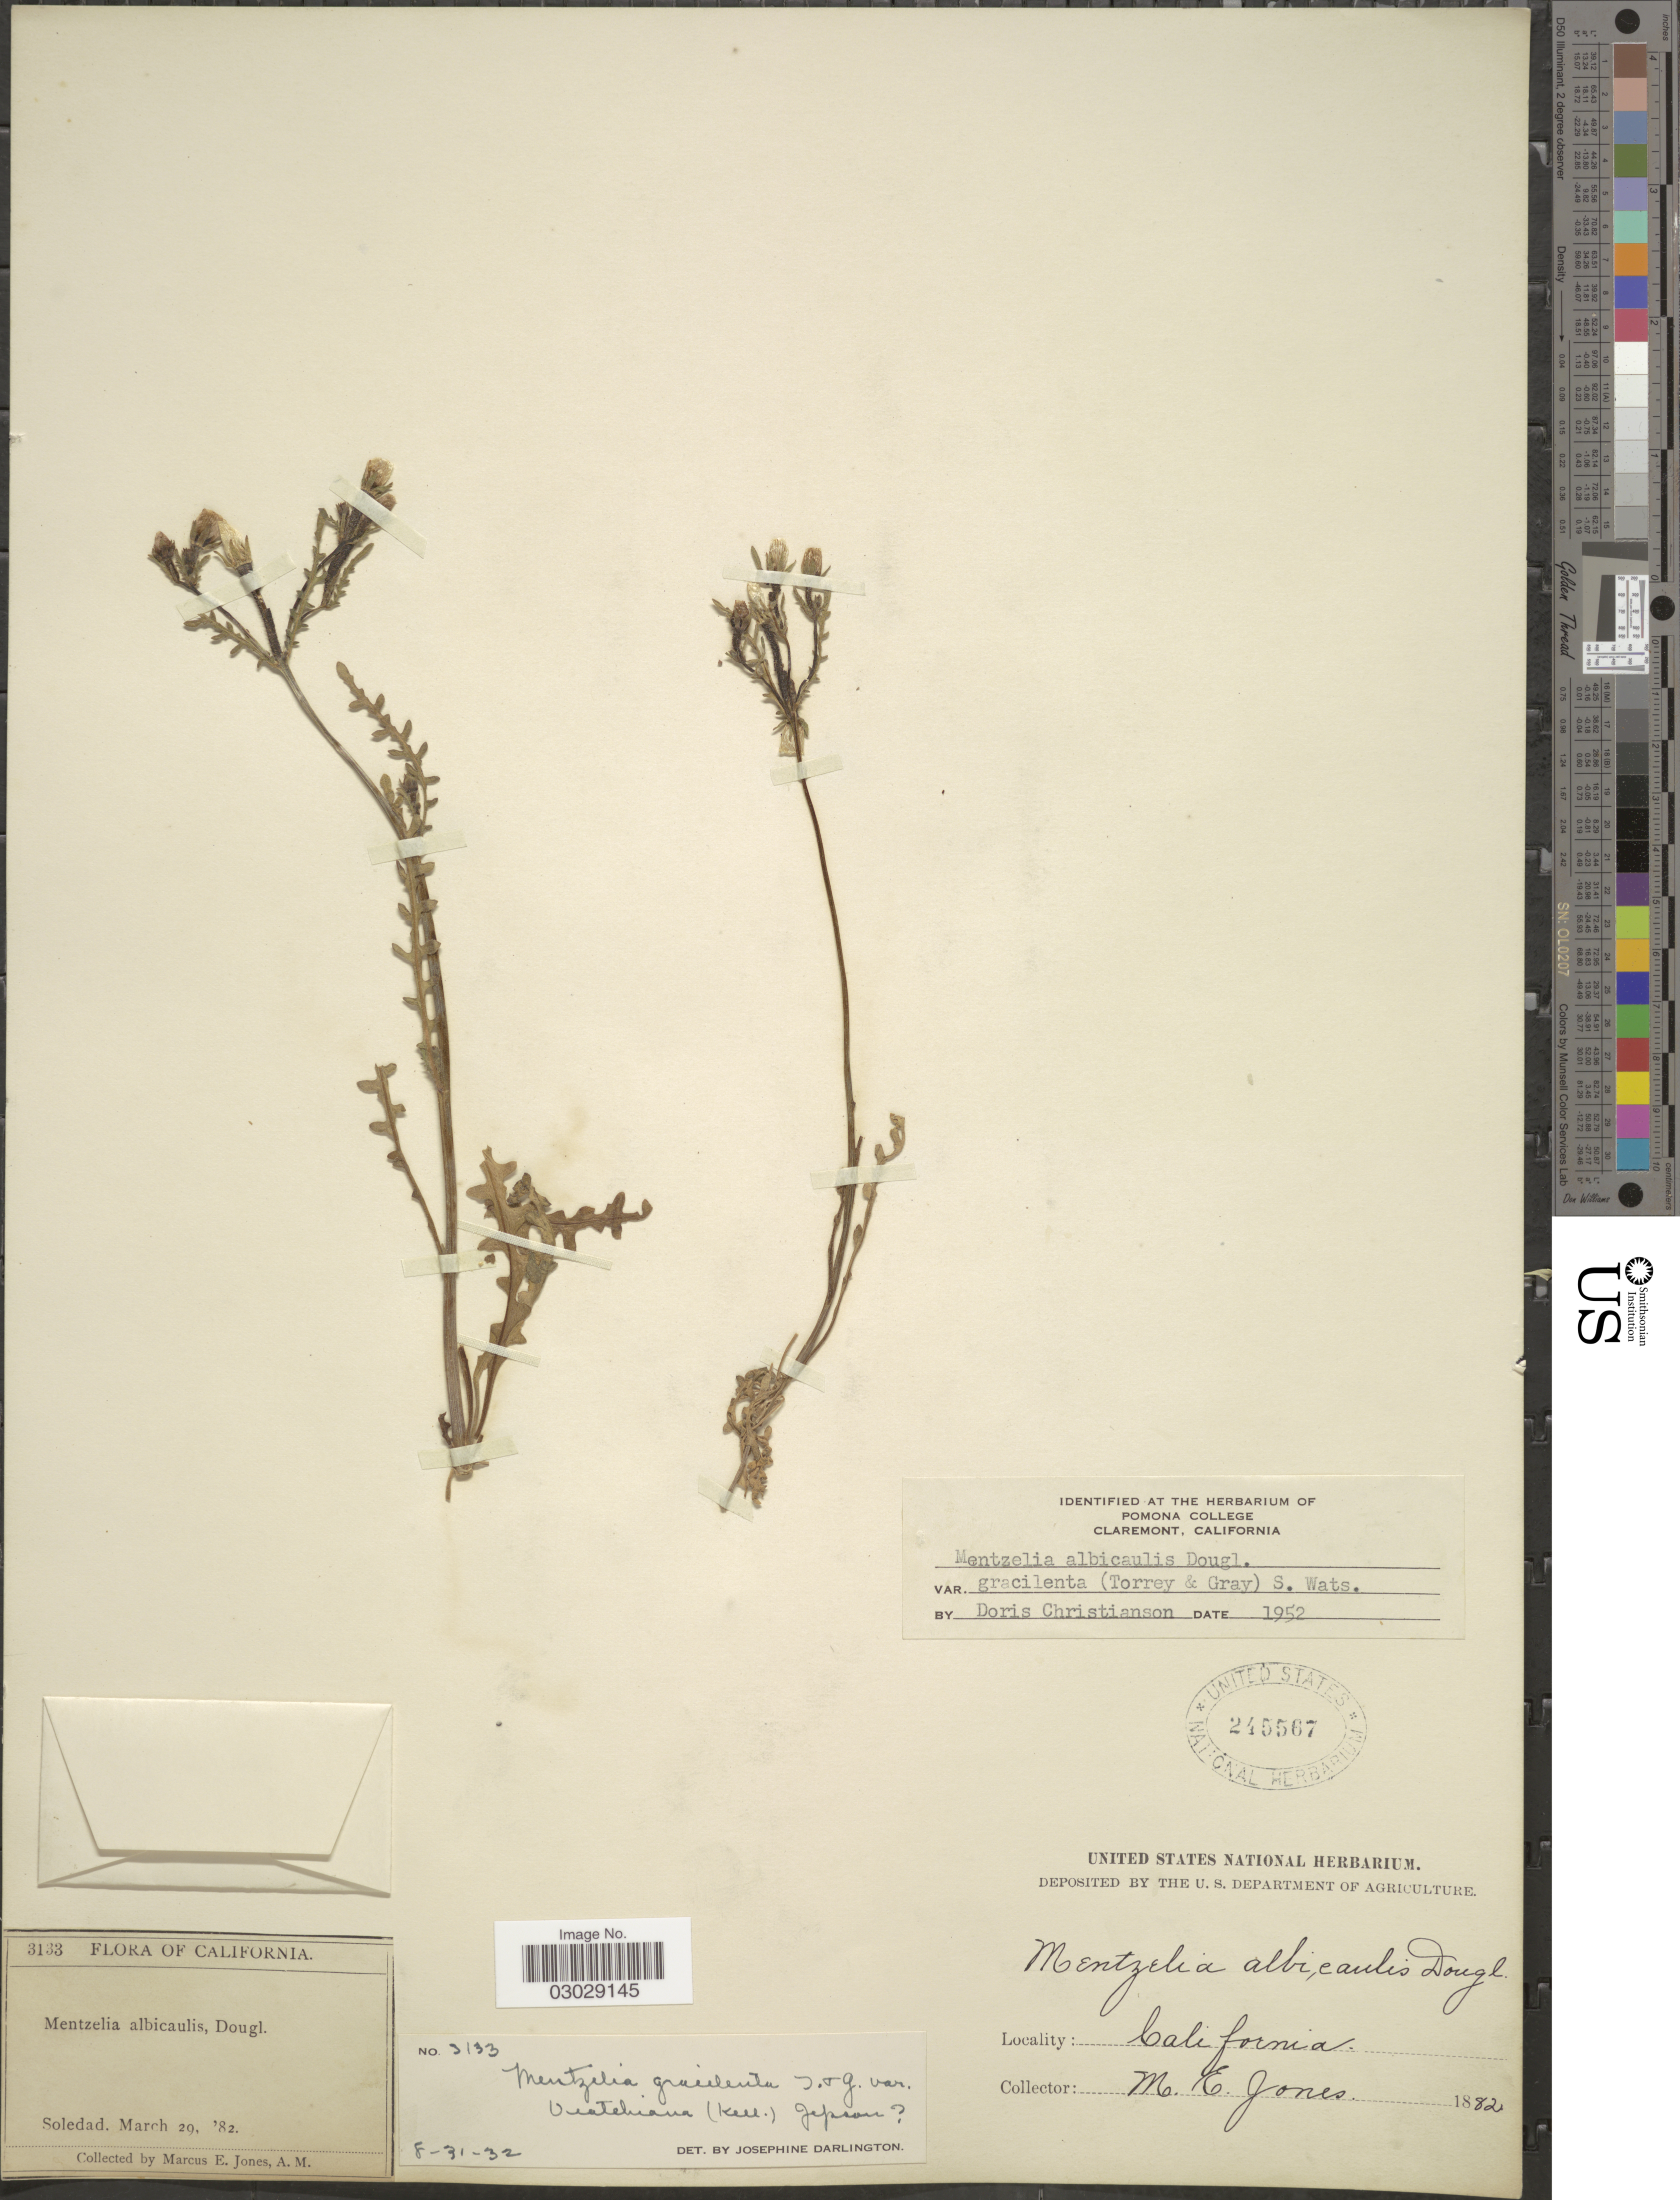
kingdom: Plantae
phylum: Tracheophyta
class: Magnoliopsida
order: Cornales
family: Loasaceae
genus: Mentzelia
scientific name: Mentzelia affinis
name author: Greene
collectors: M. E. Jones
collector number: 3133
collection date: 1882-03-29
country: United States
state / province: California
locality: Soledad.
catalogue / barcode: US 245567